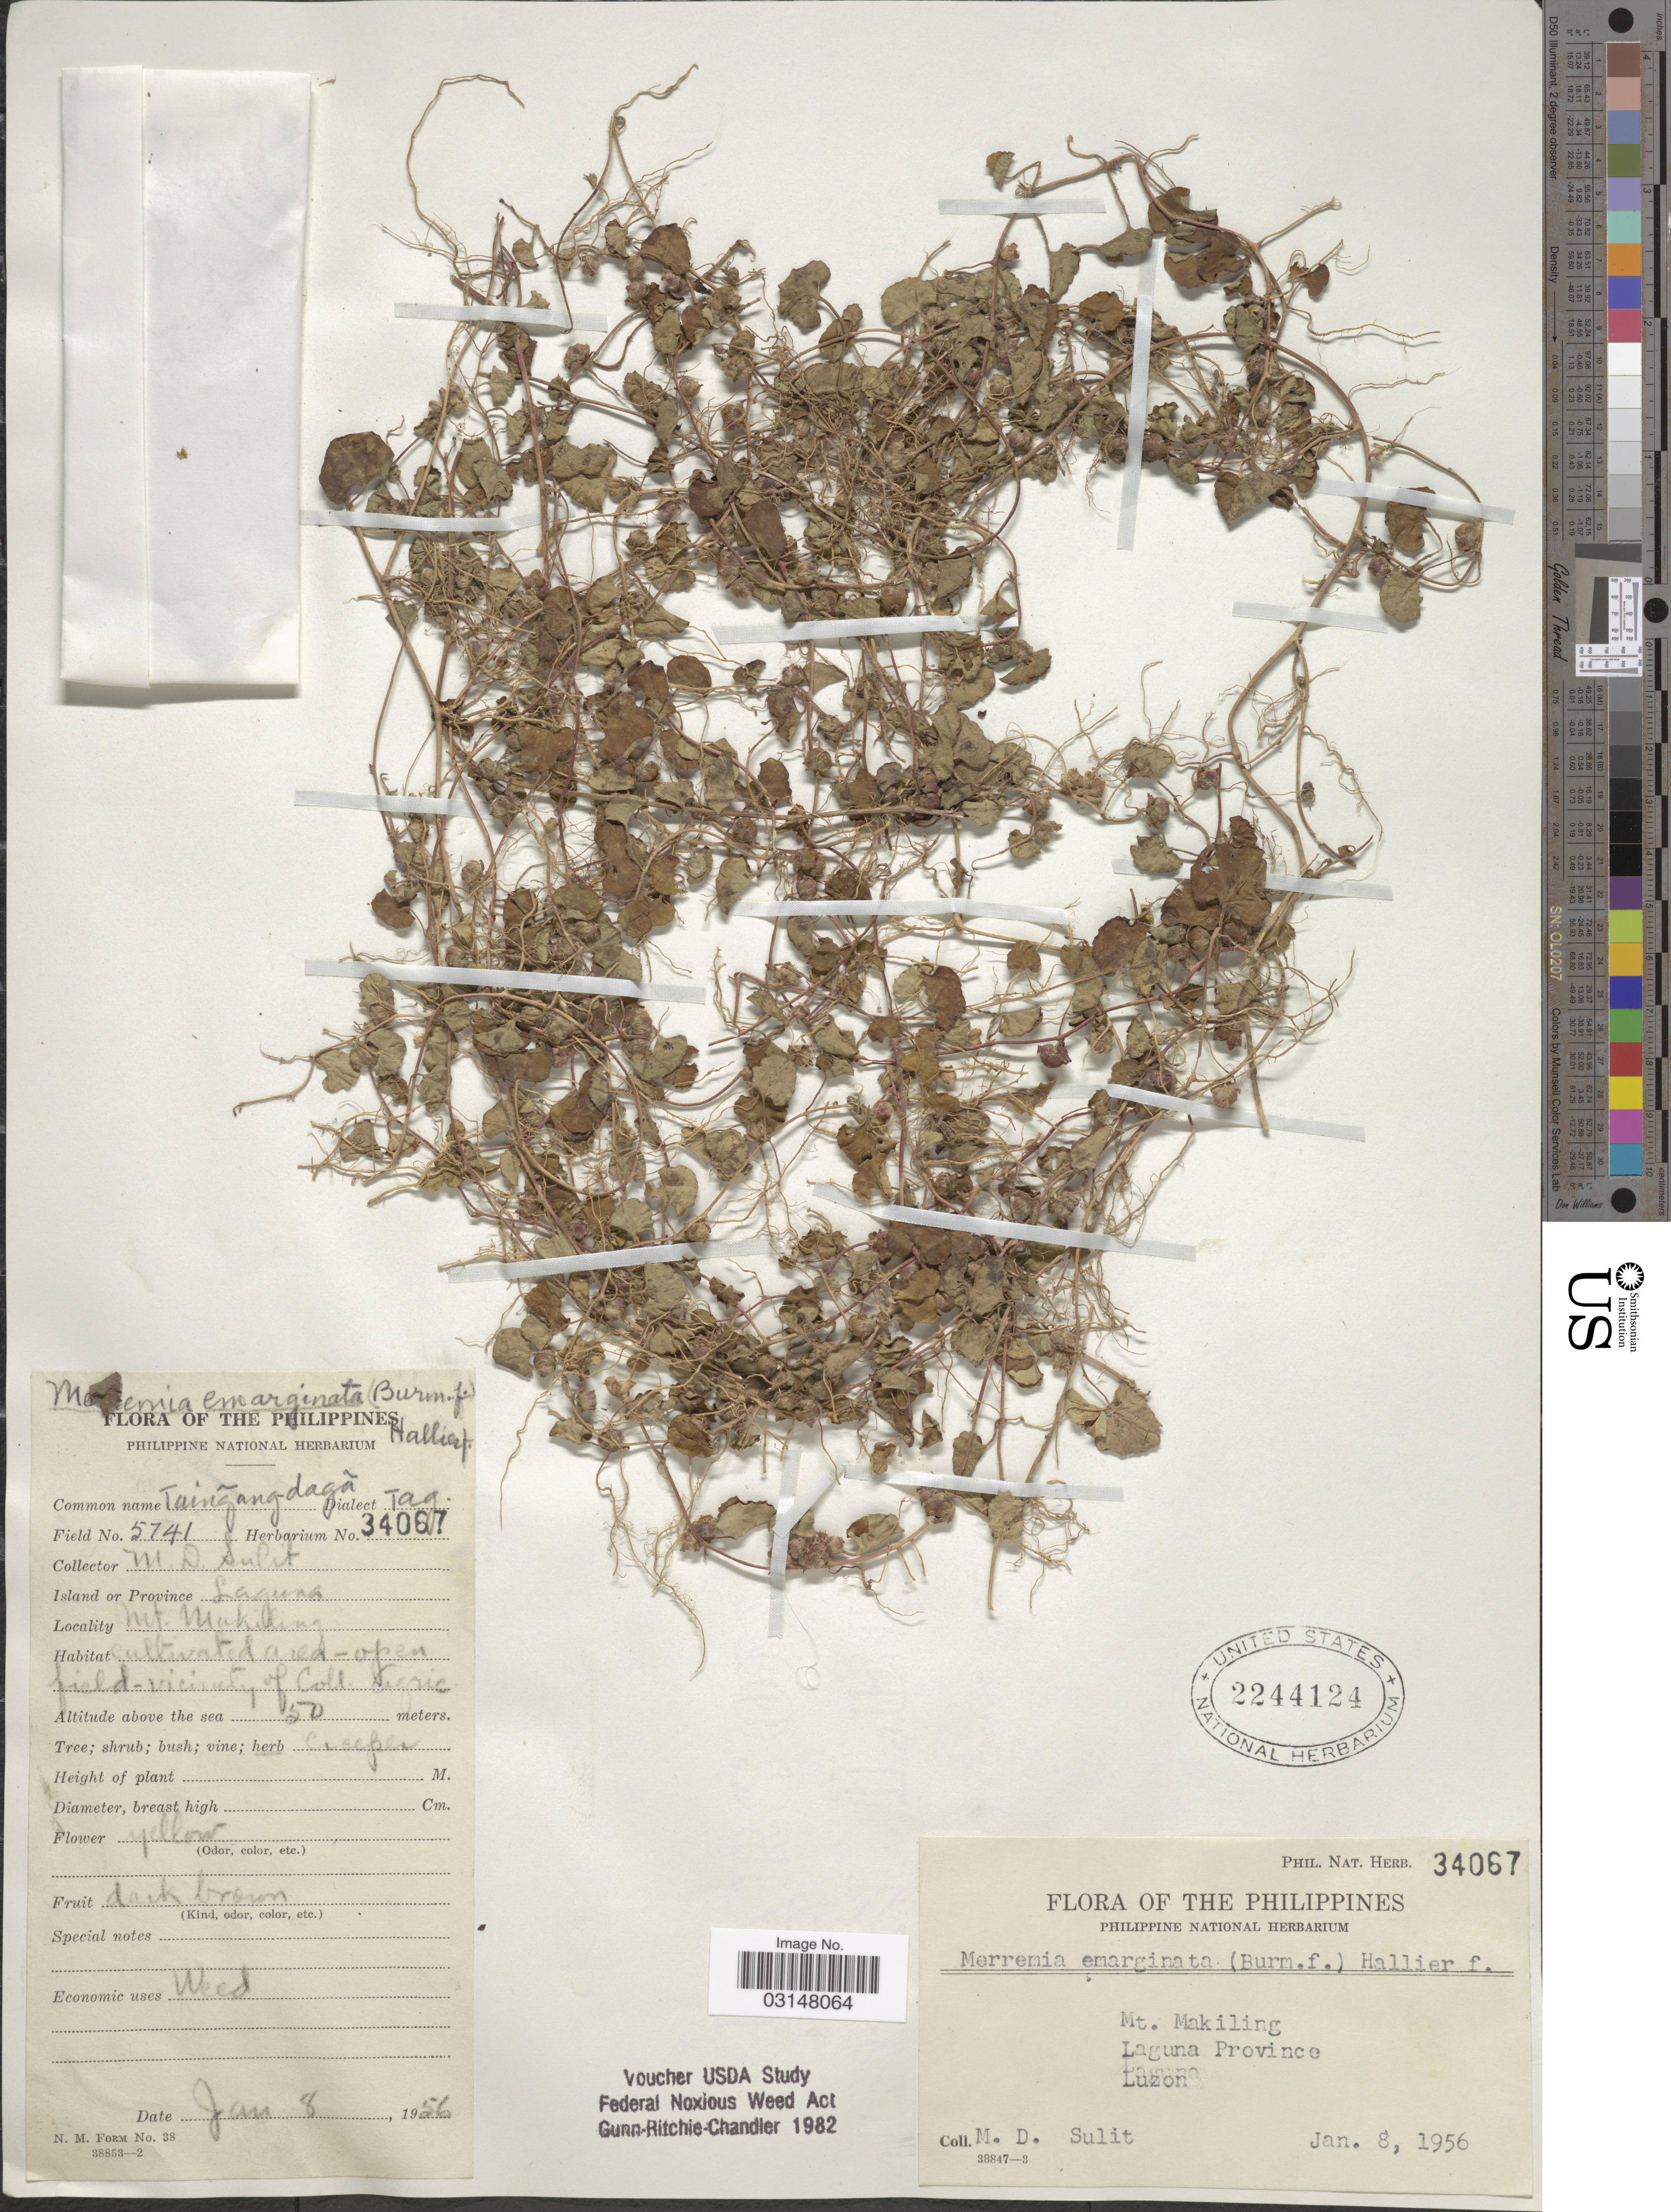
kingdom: Plantae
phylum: Tracheophyta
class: Magnoliopsida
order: Solanales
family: Convolvulaceae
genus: Merremia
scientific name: Merremia emarginata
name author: (Burm. f.) Hallier f.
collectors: M. Sulit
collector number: Phil. Nat. Herb. 34067/5741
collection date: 1956-01-08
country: Philippines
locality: Mt. Makiling. Laguna Province. Luzon.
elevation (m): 50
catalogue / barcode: US 2244124